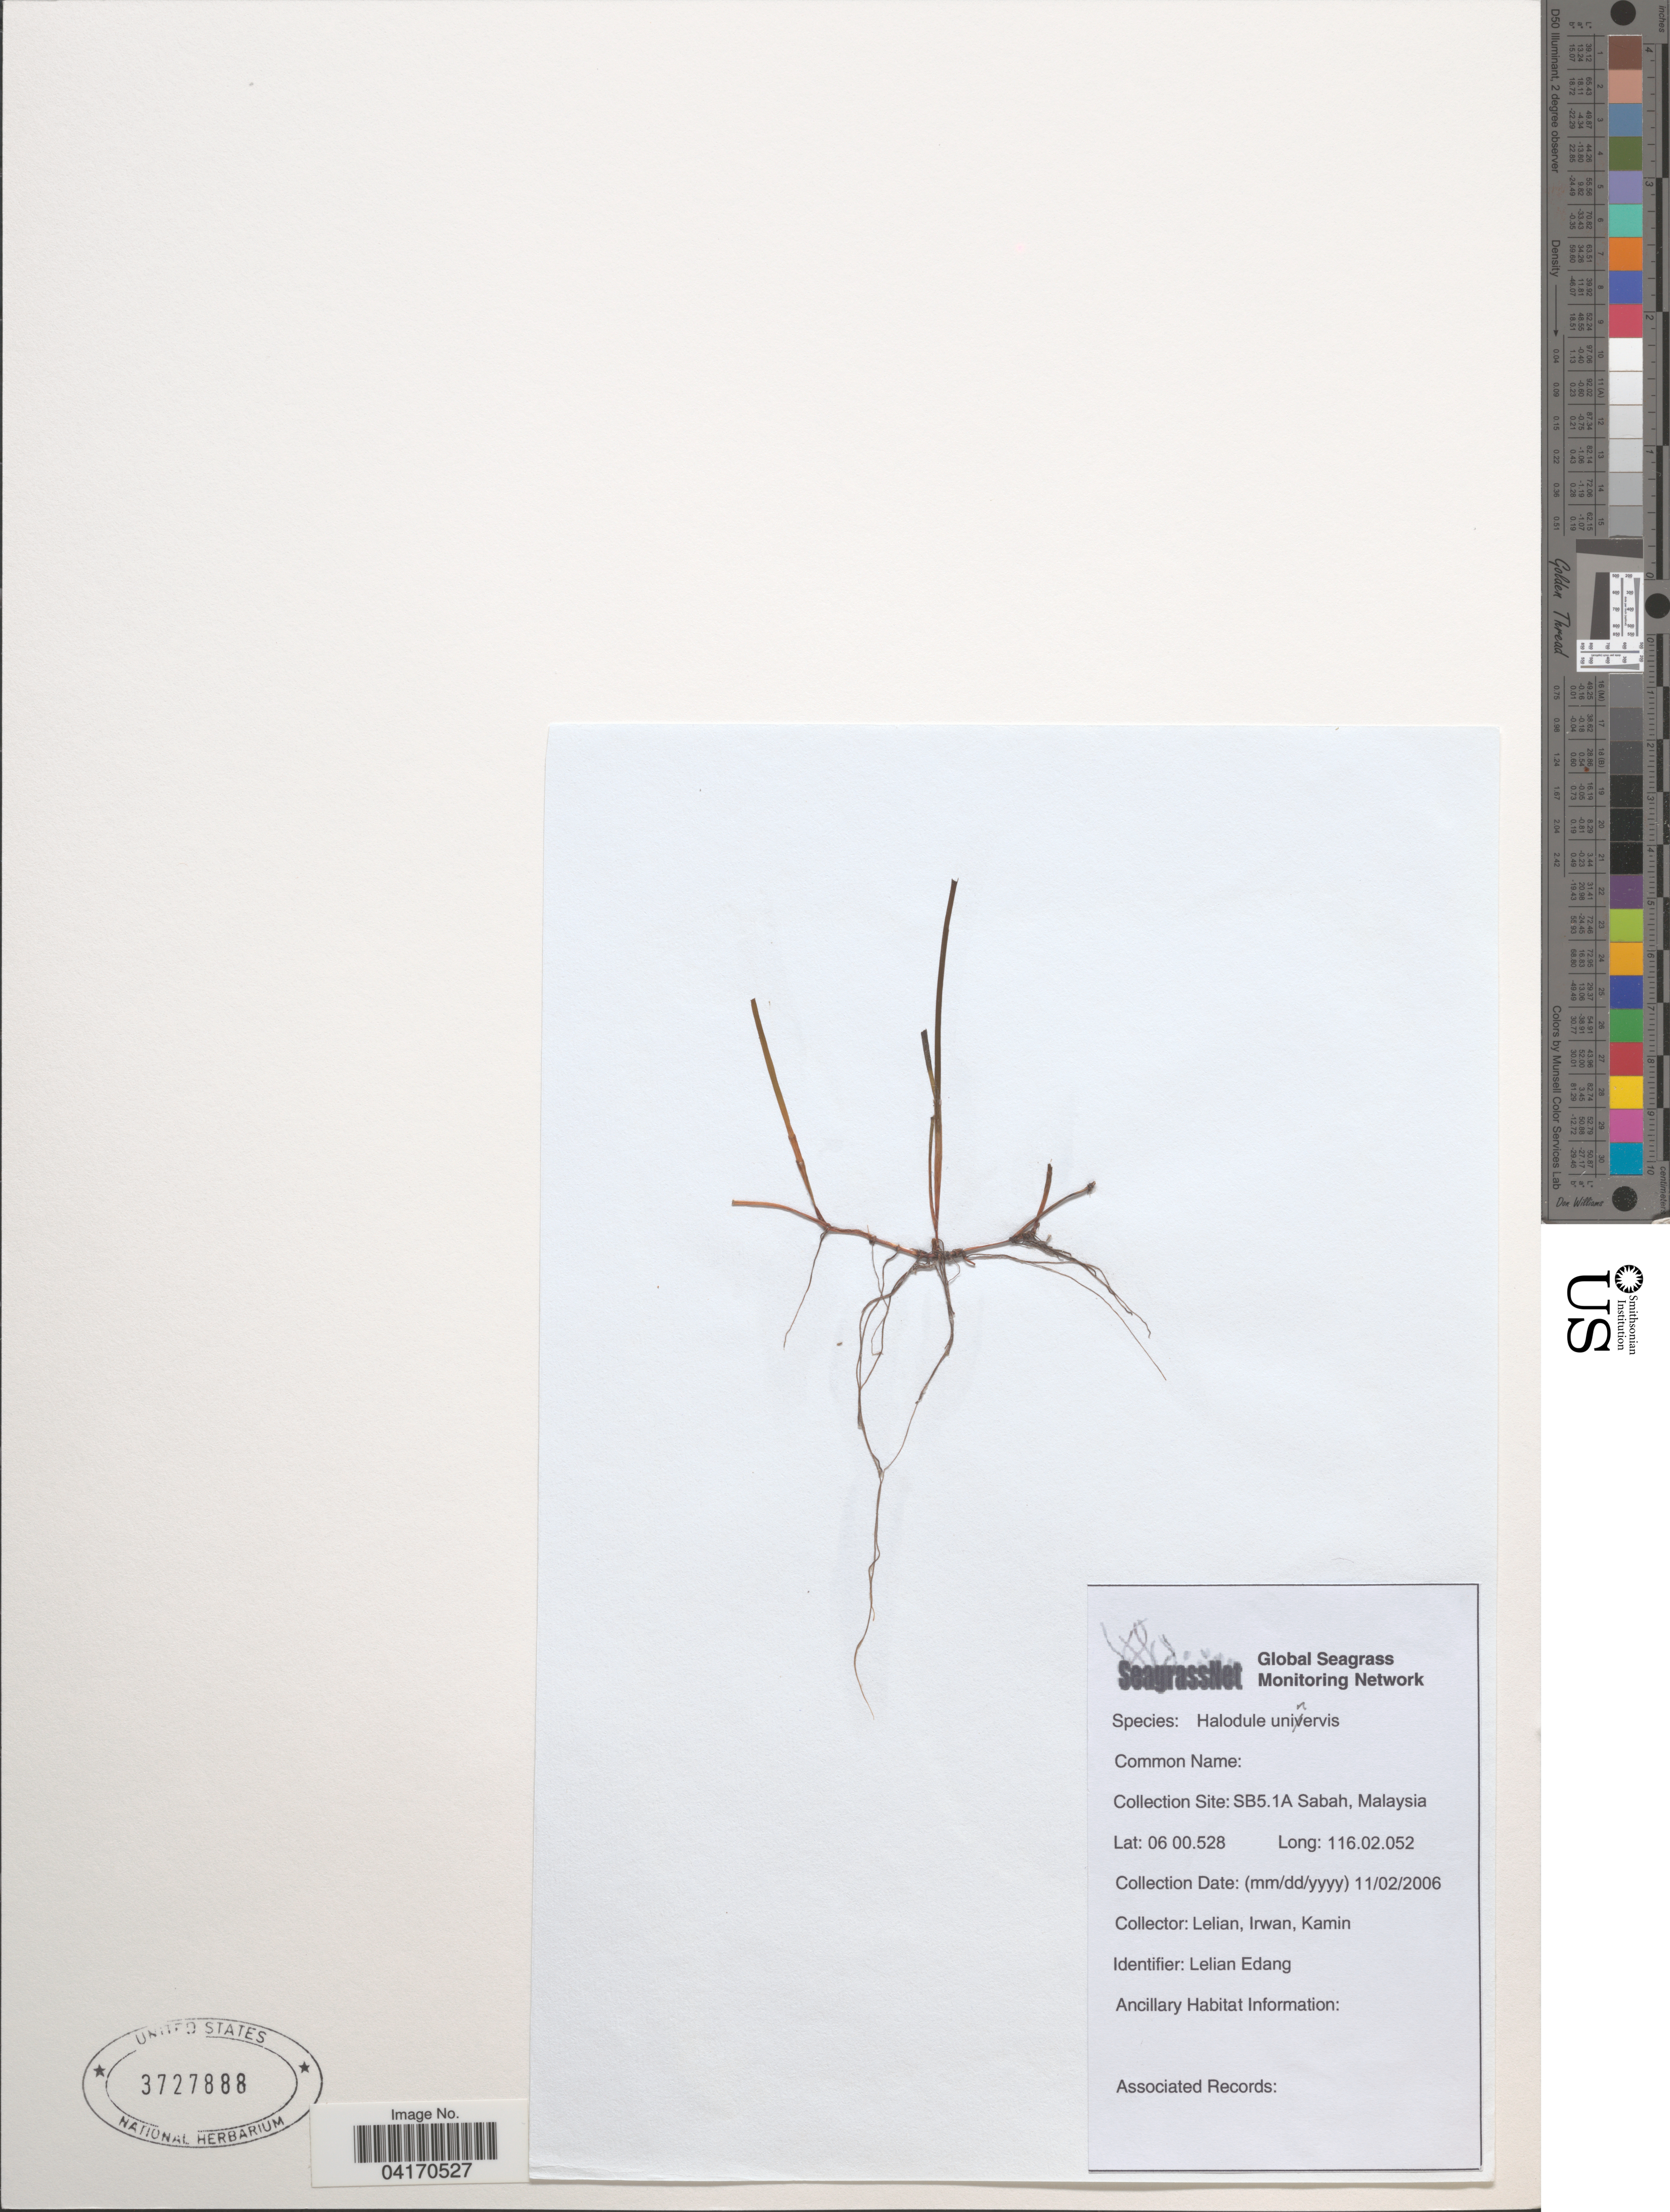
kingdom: Plantae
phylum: Tracheophyta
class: Liliopsida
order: Alismatales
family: Cymodoceaceae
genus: Halodule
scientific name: Halodule uninervis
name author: (Forssk.) Asch.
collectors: Lelian, Irwan & Kamin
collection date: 2006-02-11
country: Malaysia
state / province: Sabah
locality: Collection Site: SB5.1A.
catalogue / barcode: US 3727888